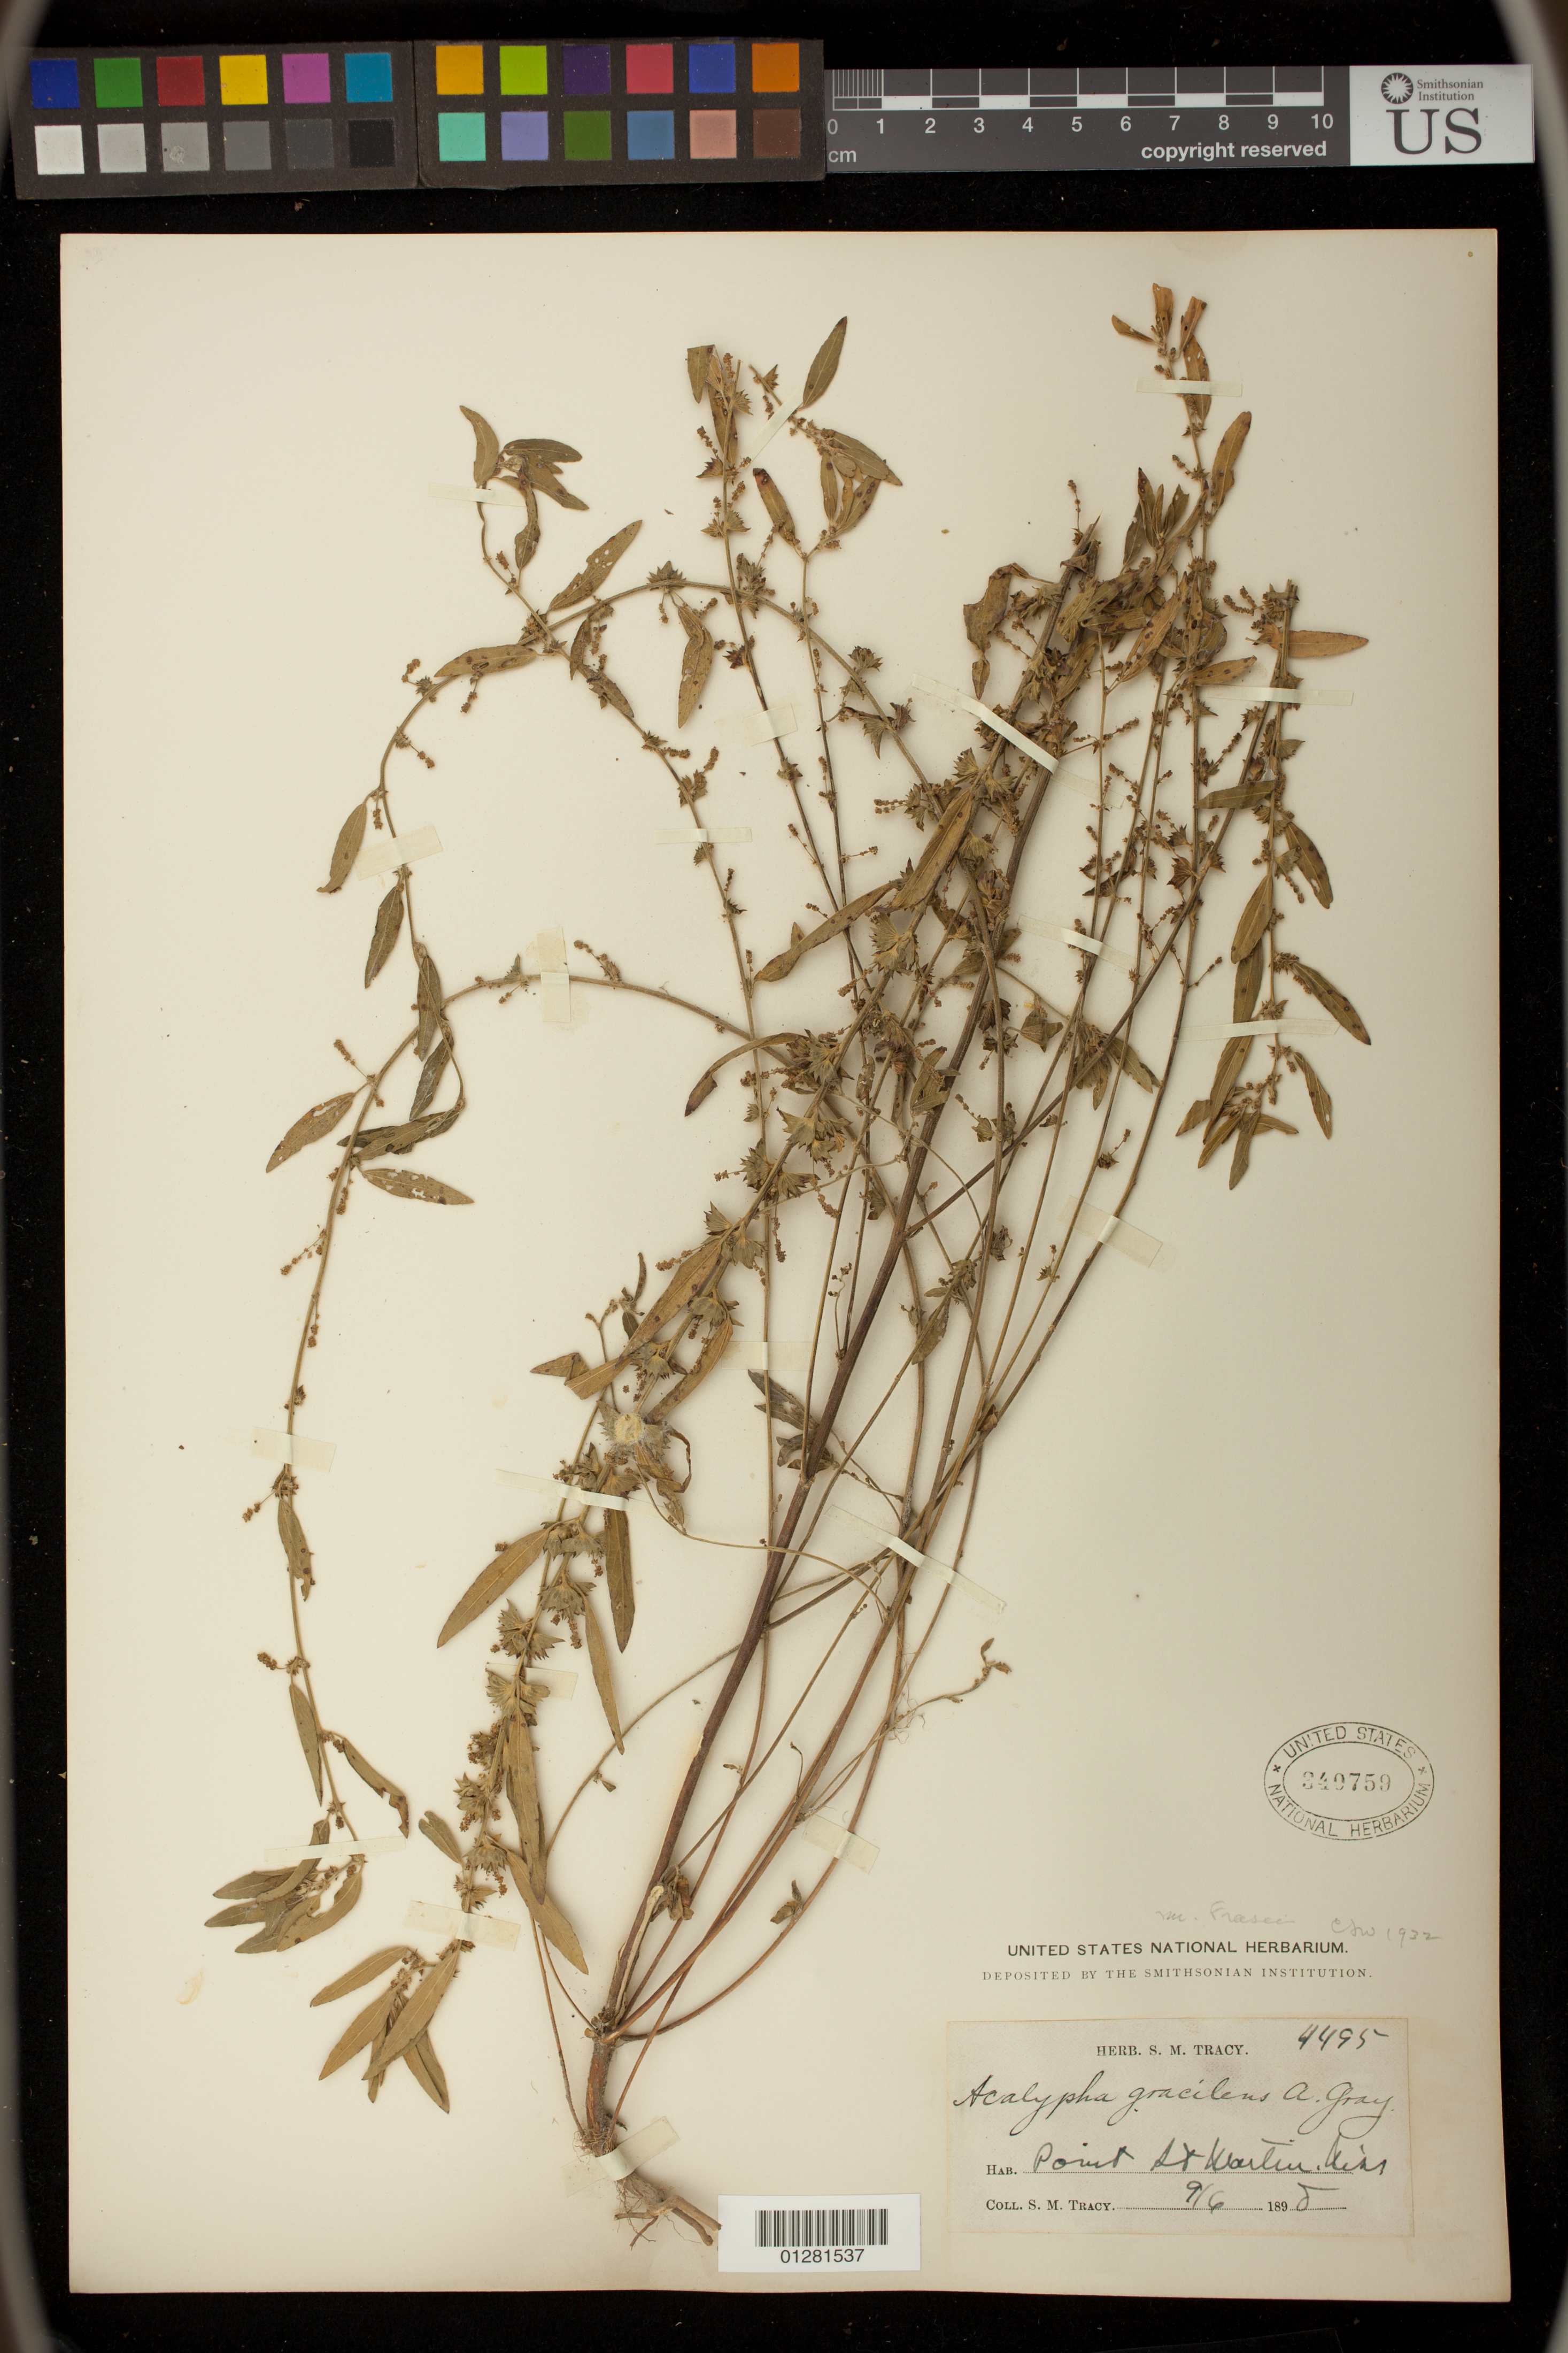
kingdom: Plantae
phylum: Tracheophyta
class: Magnoliopsida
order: Malpighiales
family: Euphorbiaceae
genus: Acalypha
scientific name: Acalypha gracilens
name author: A. Gray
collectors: S. M. Tracy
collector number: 4495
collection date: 1898-09-06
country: United States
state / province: Mississippi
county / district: Jackson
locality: Point St. Martin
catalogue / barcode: US 340759